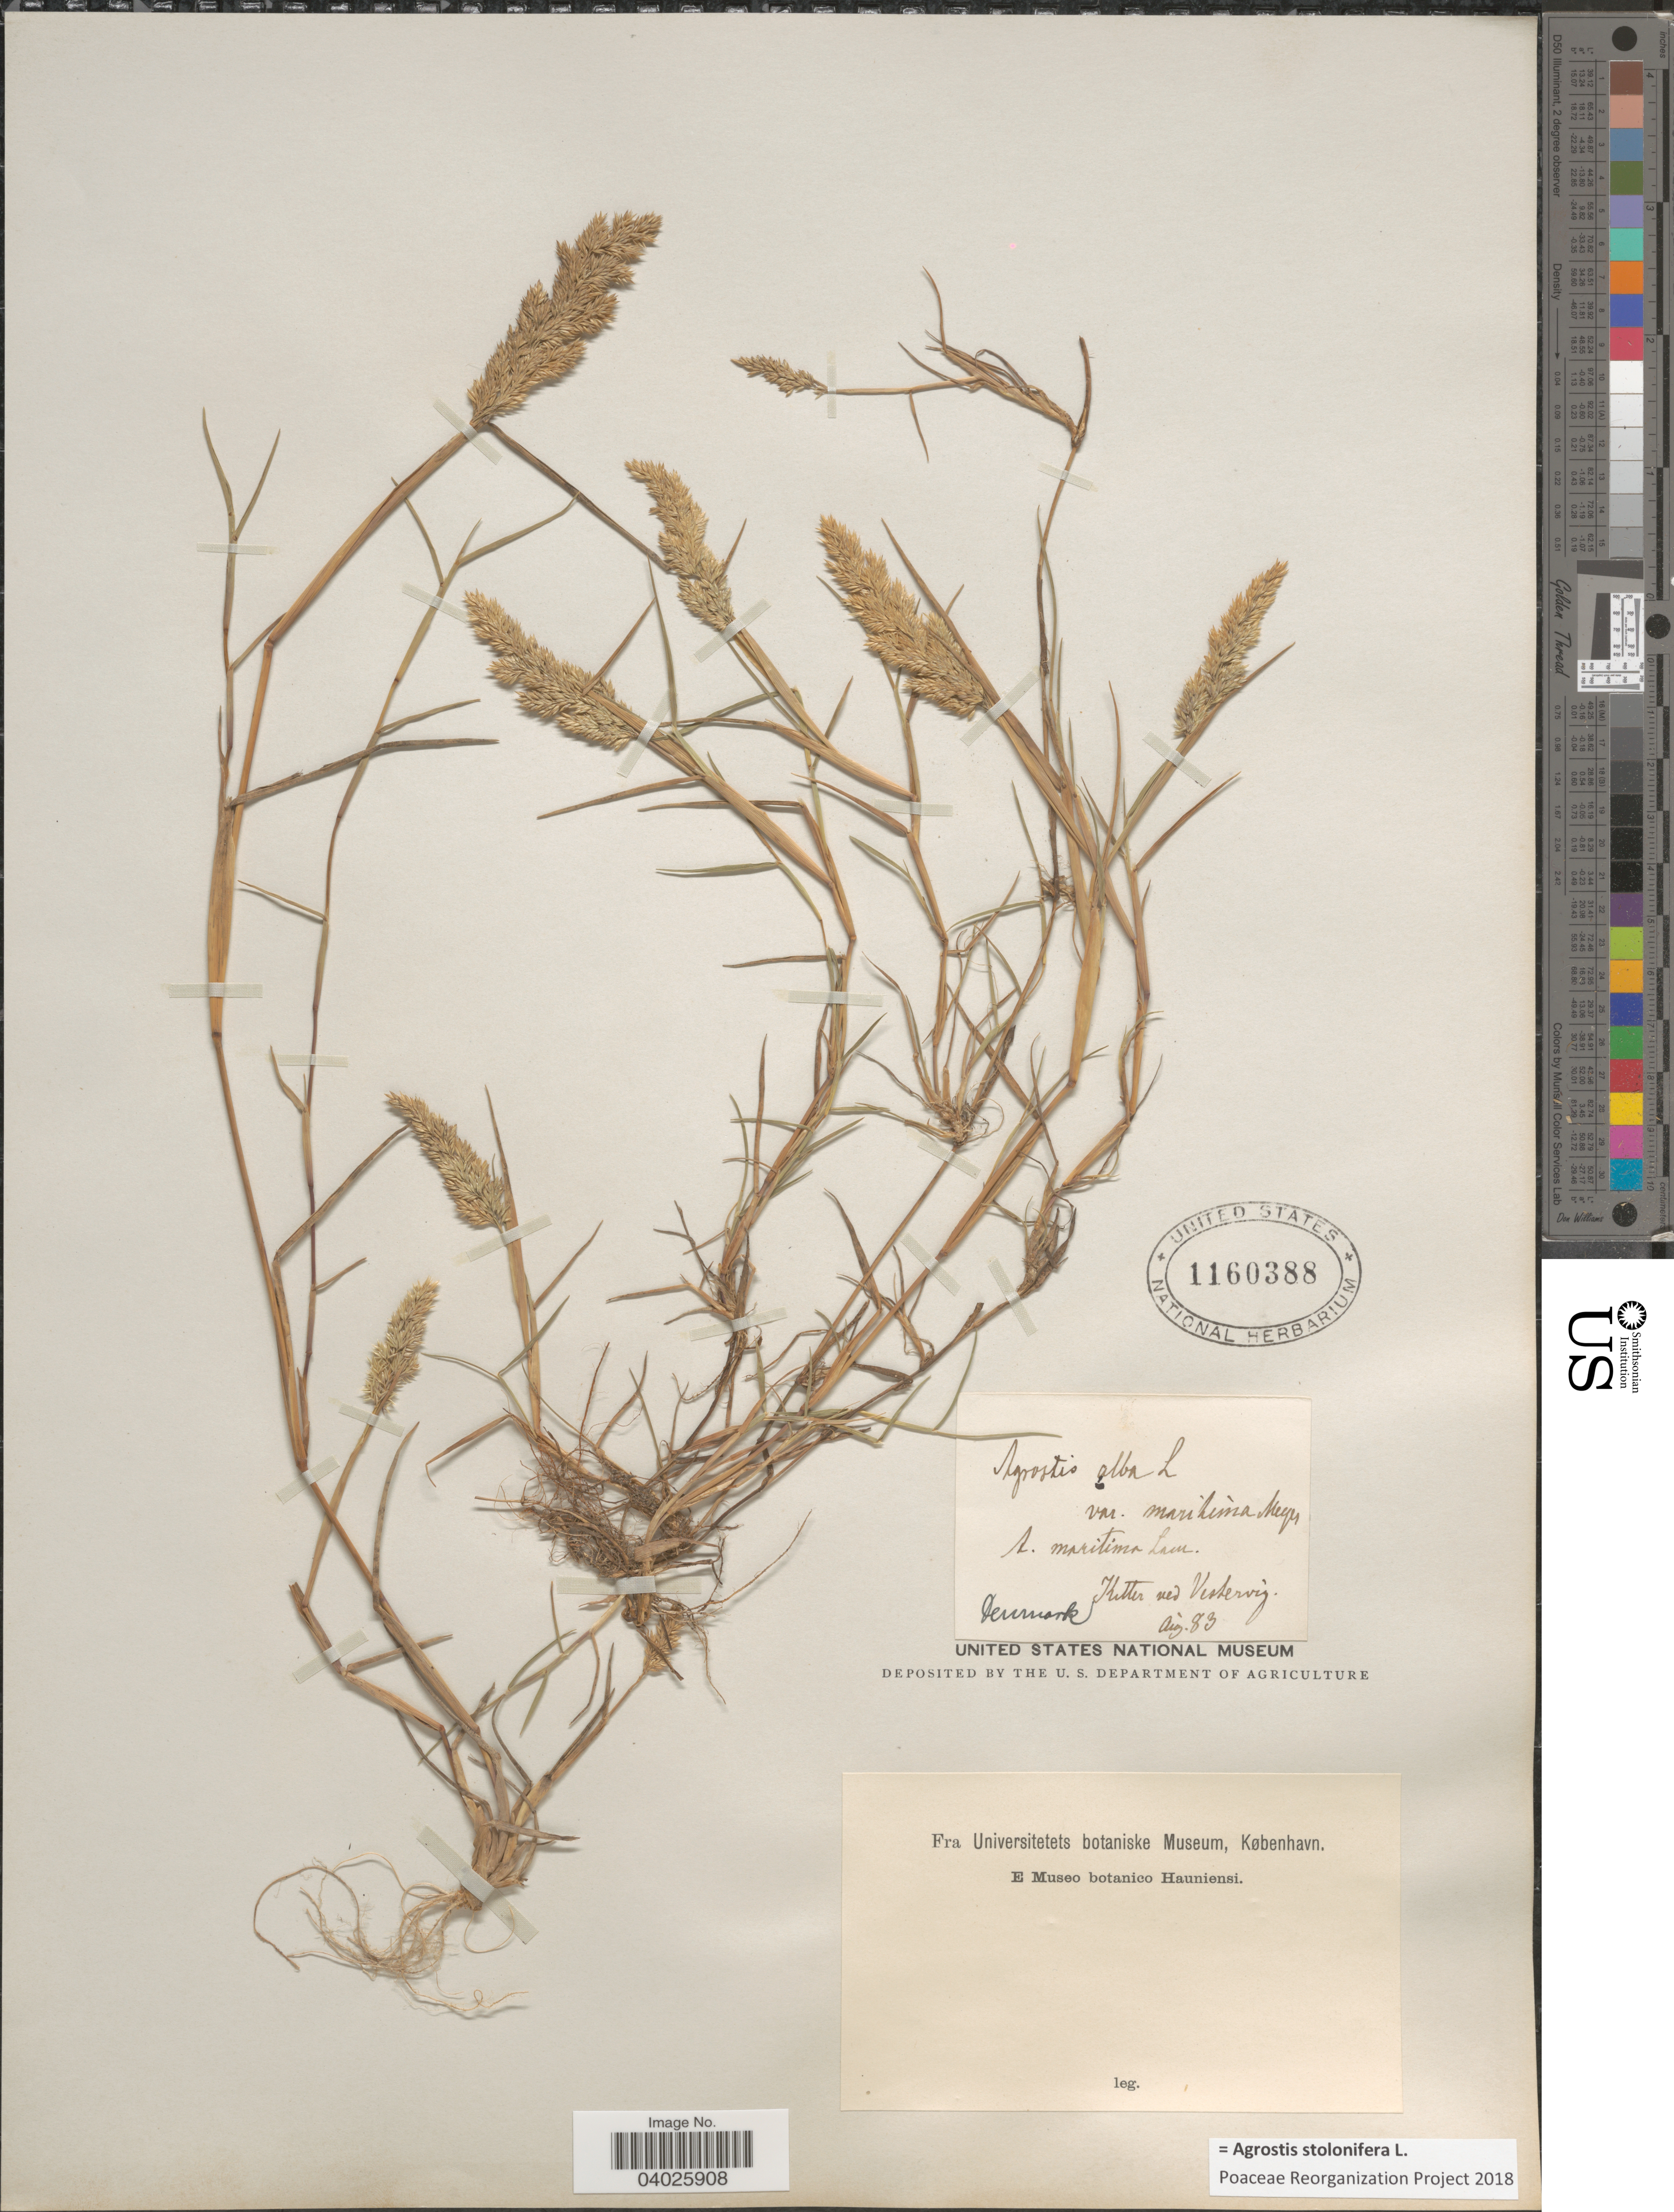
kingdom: Plantae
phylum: Tracheophyta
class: Liliopsida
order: Poales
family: Poaceae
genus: Agrostis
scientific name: Agrostis stolonifera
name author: L.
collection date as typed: Transcribed d/m/y: /8/83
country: Denmark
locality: Kitter ved Vestervig.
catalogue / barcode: US 1160388